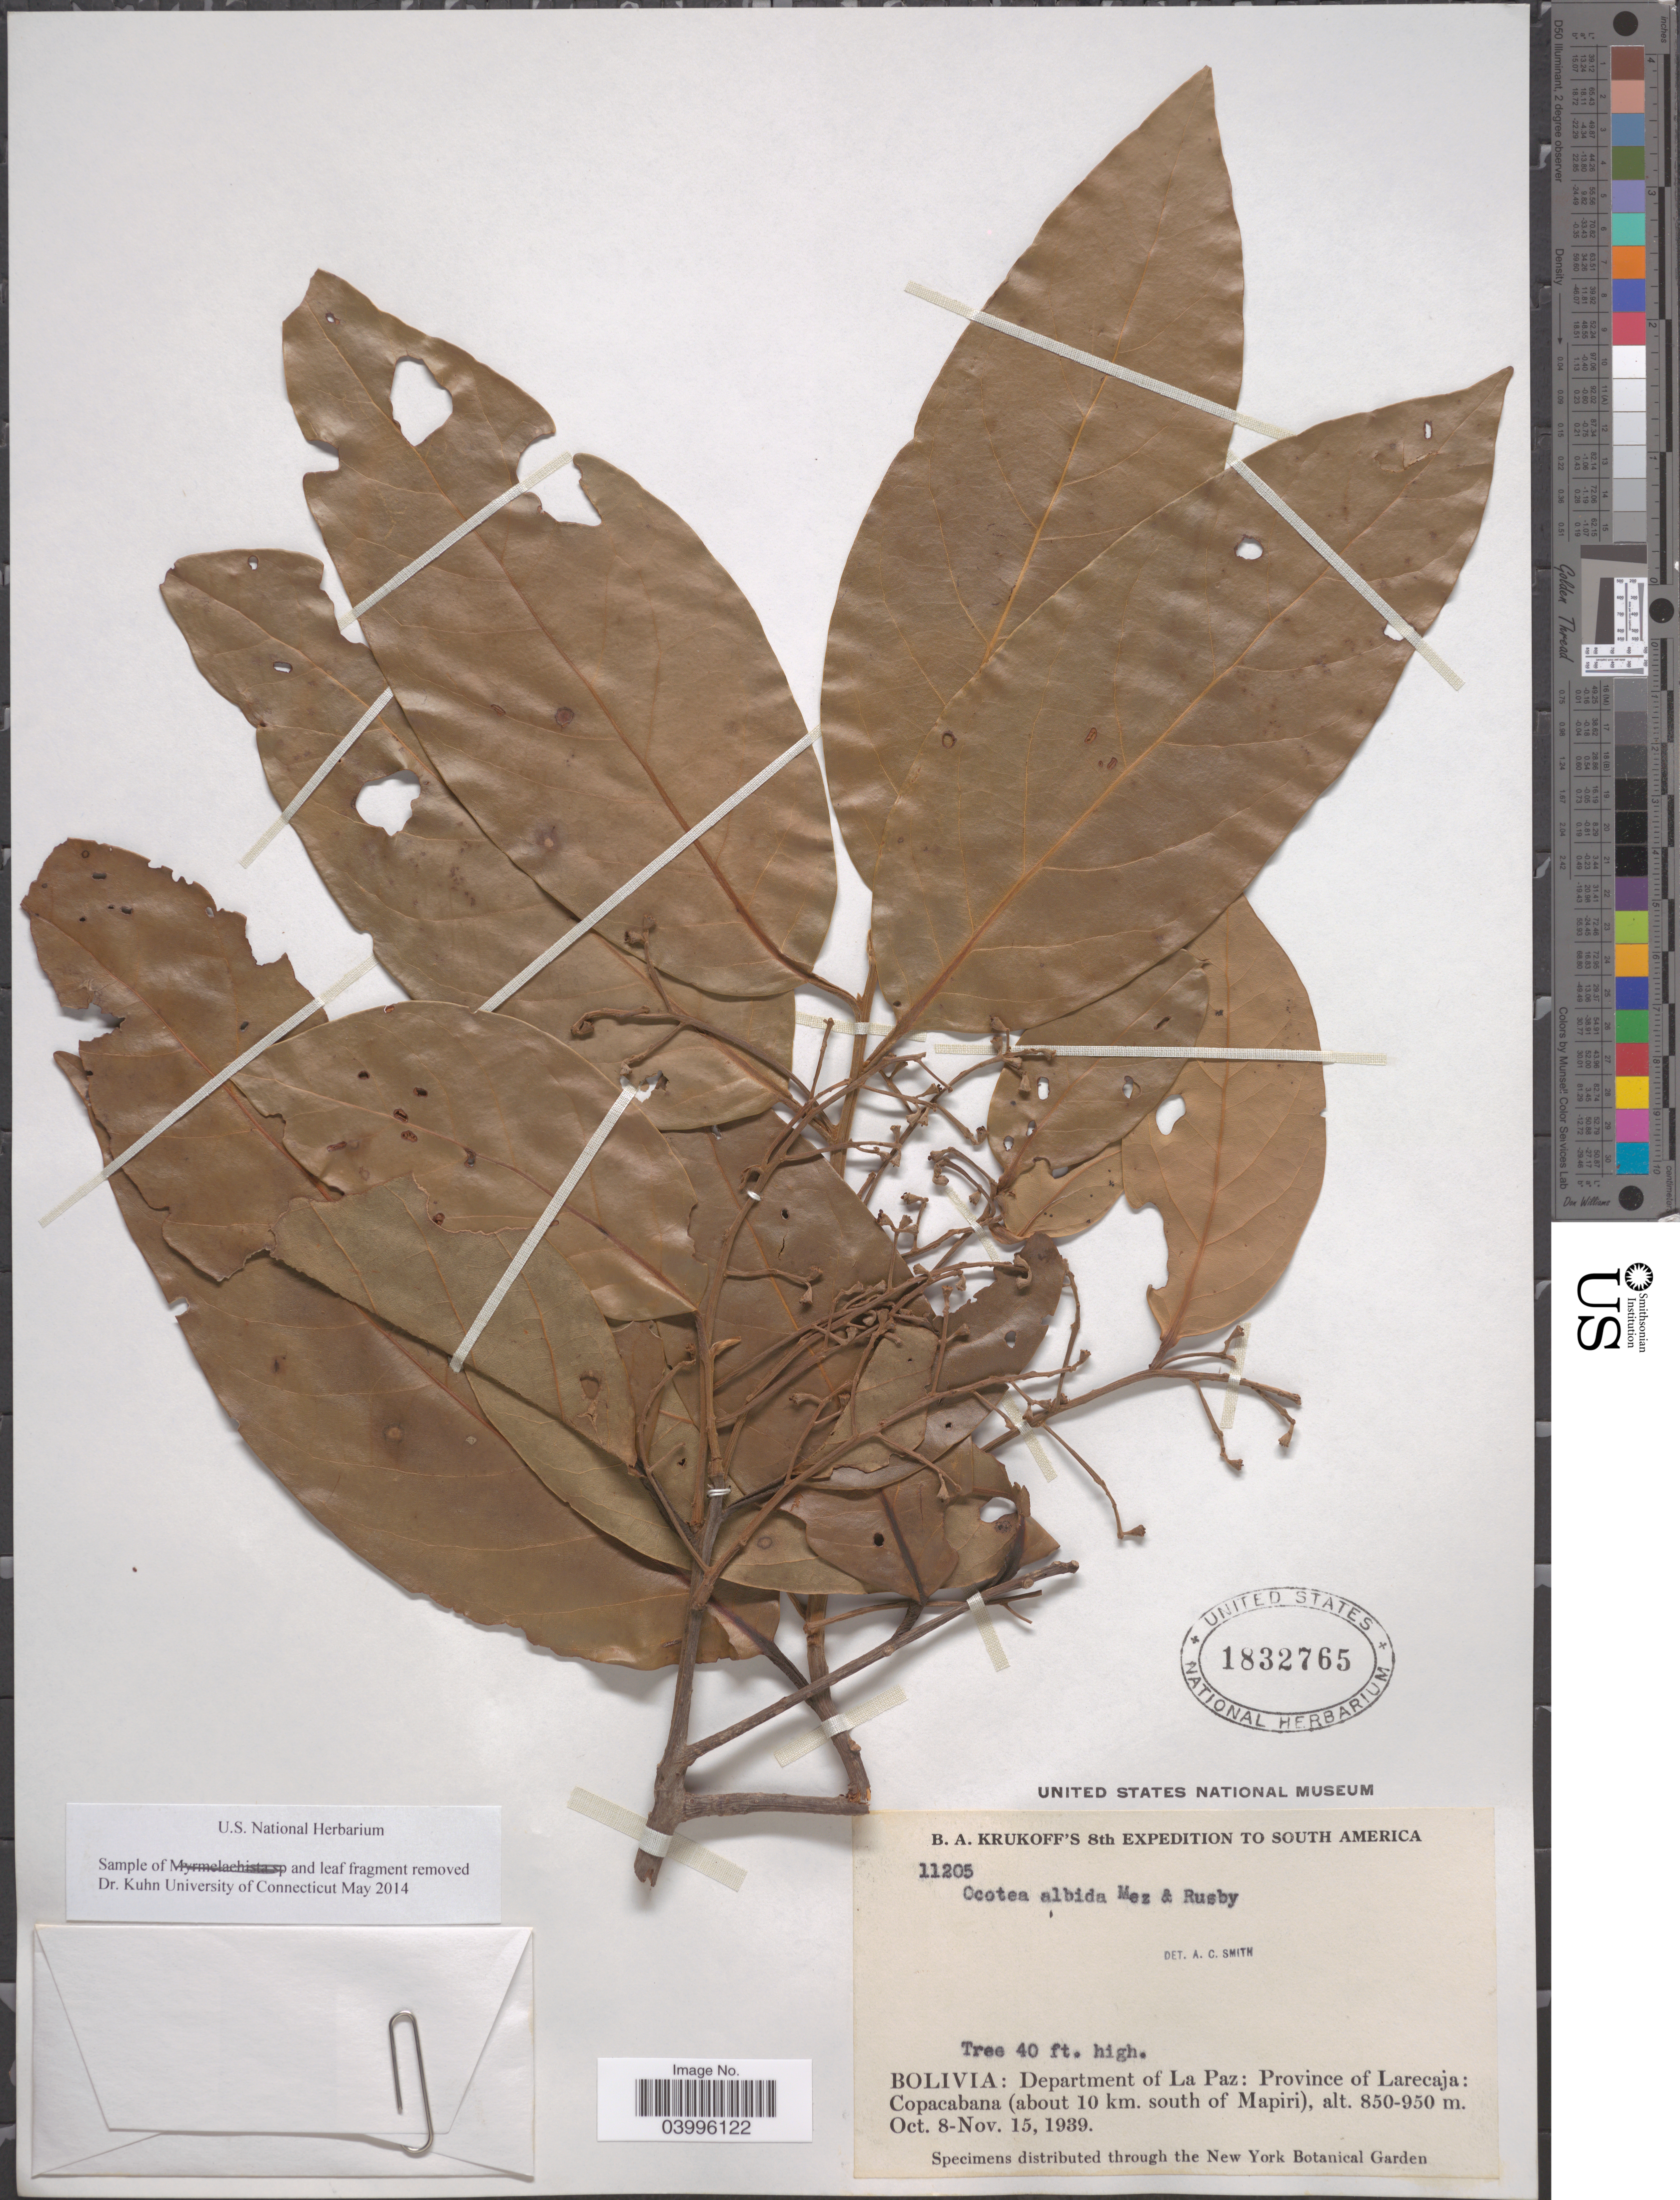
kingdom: Plantae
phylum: Tracheophyta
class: Magnoliopsida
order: Laurales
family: Lauraceae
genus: Ocotea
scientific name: Ocotea albida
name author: Mez & Rusby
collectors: B. A. Krukoff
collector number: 11205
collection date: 1939-10-08/1939-11-15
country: Bolivia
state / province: La Paz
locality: Department of La Paz: Province of Larecaja: Copacabana (about 10 km. south of Mapiri).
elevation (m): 850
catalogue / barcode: US 1832765